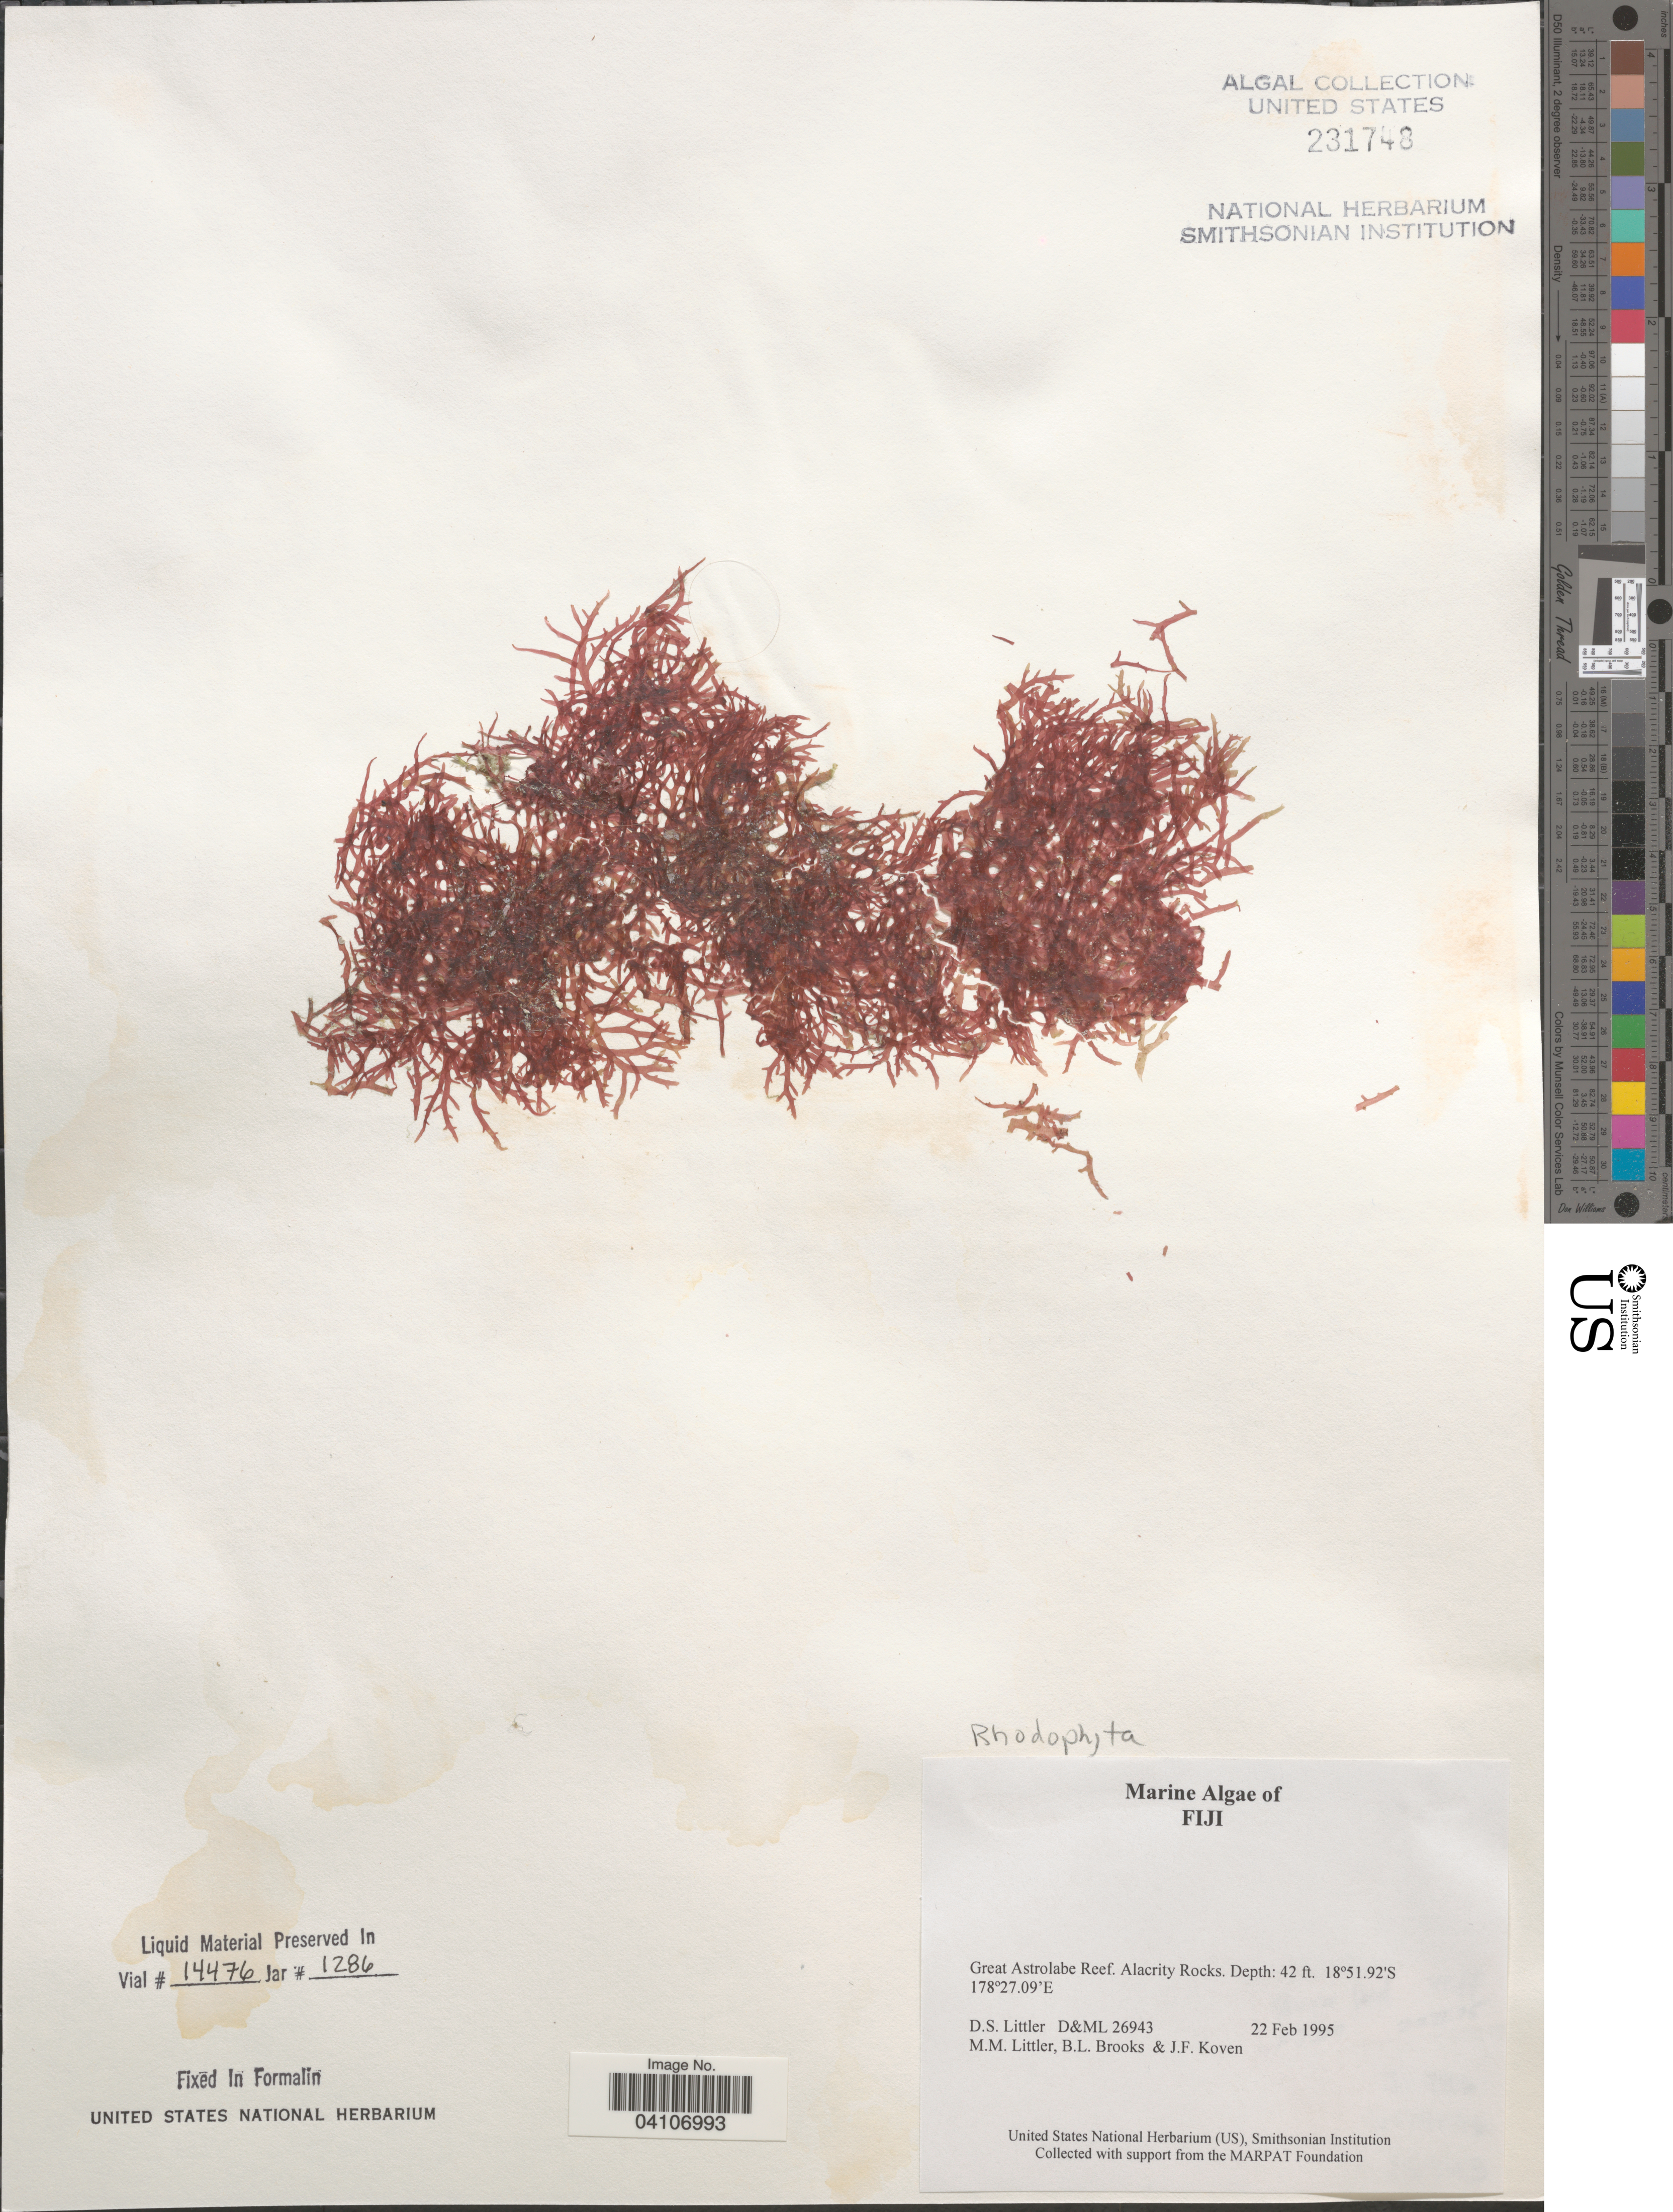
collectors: D. S. Littler, B. Brooks & J. Koven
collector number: D&ML26943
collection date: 1995-02-22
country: Fiji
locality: Great Astrolabe Reef. Alacrity Rocks.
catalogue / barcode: US 231748